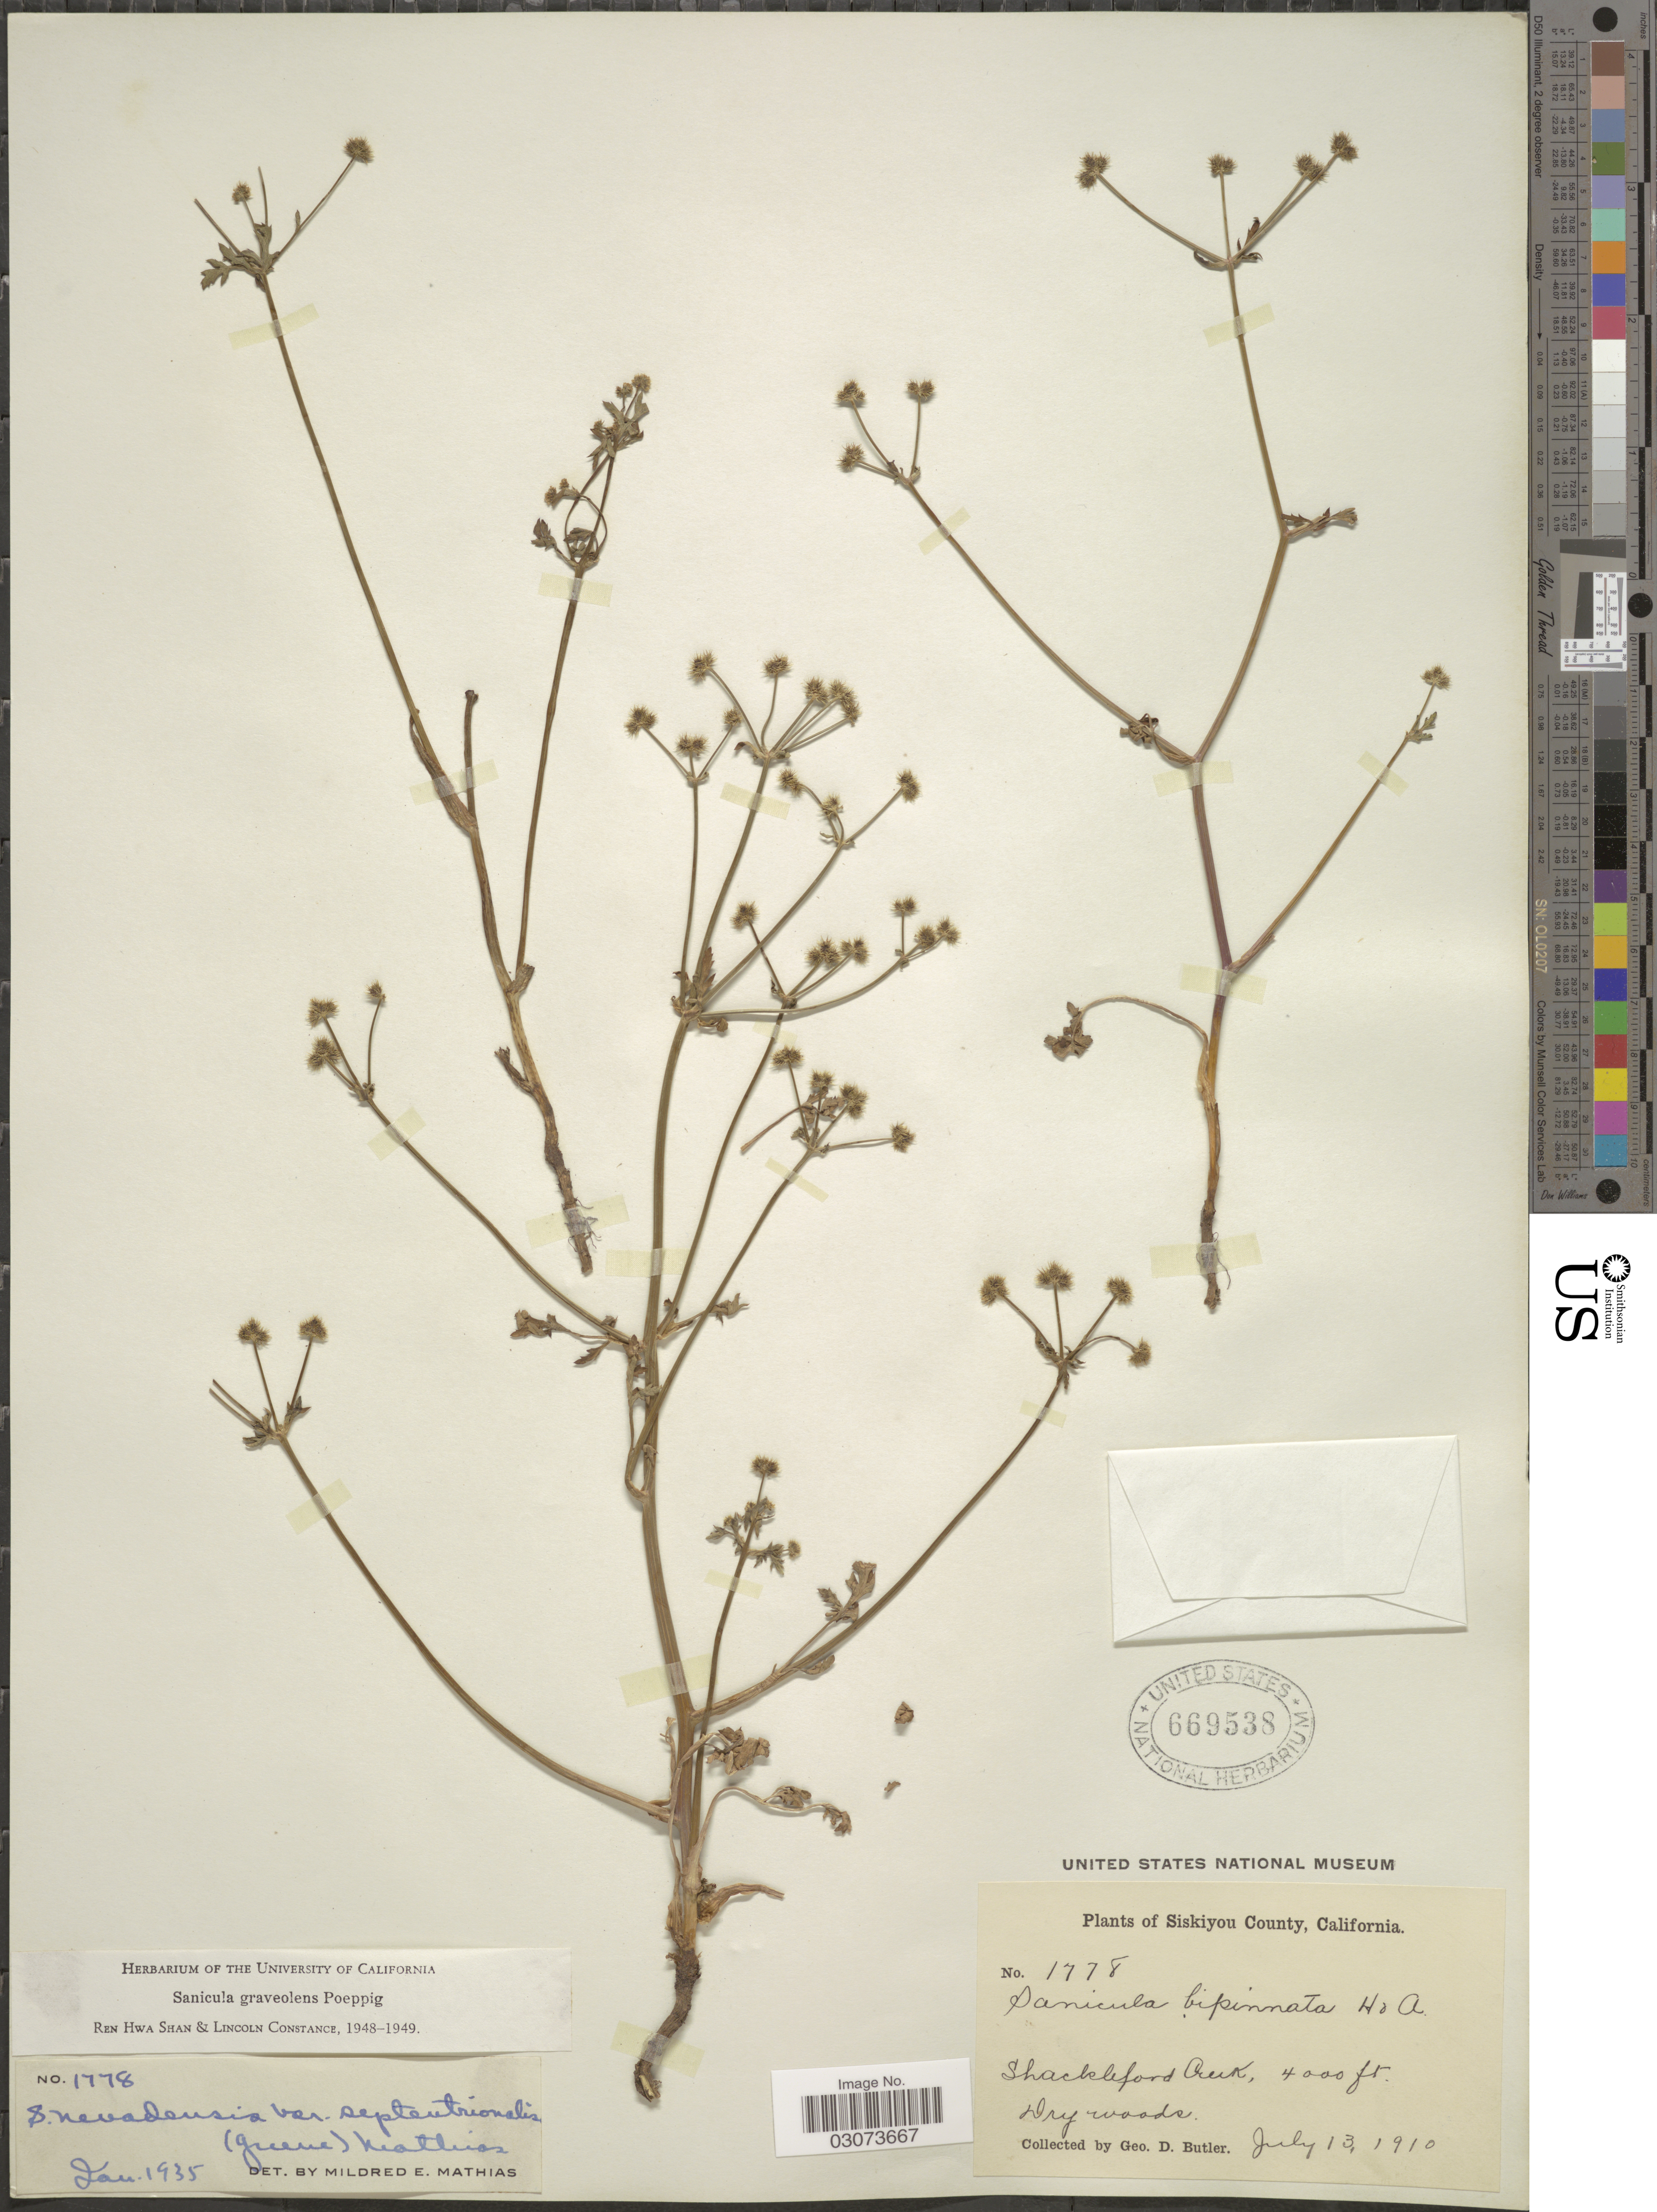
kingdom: Plantae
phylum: Tracheophyta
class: Magnoliopsida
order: Apiales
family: Apiaceae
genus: Sanicula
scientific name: Sanicula graveolens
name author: Poepp. ex DC.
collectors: G. D. Butler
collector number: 1778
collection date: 1910-07-13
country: United States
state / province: California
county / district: Siskiyou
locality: Siskiyou County. Shackleford Creek.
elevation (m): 1219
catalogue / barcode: US 669538